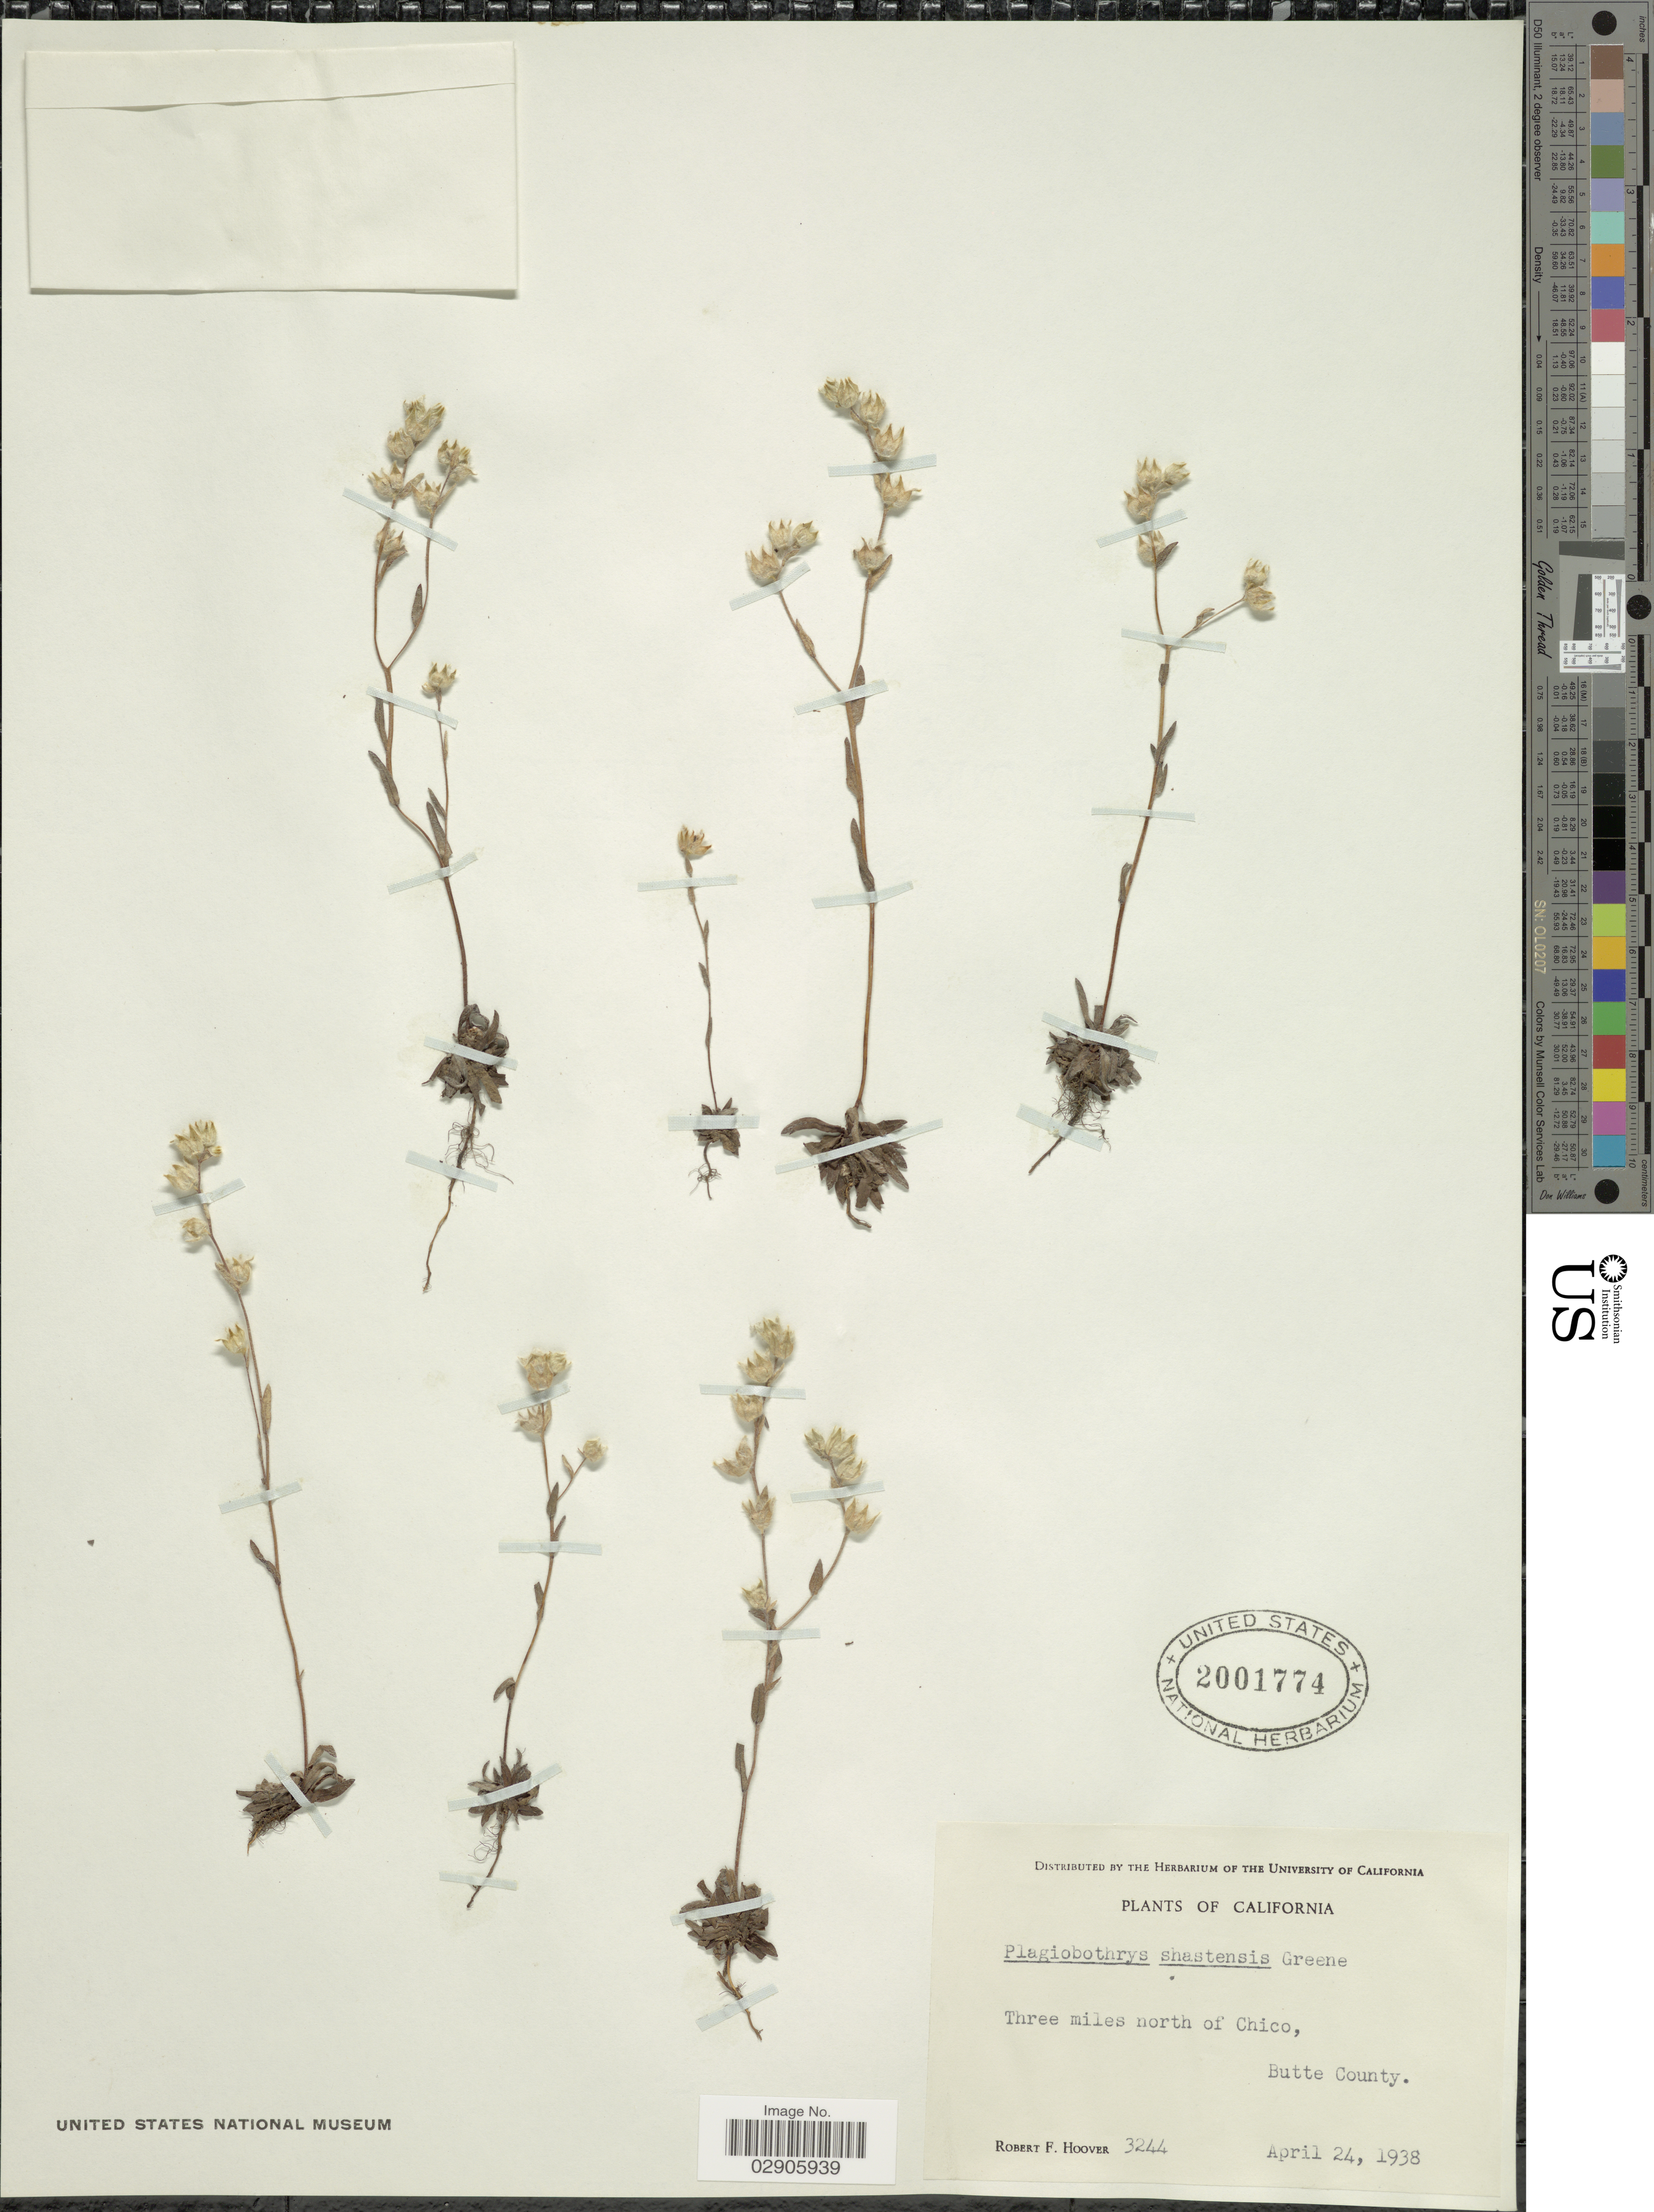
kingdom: Plantae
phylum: Tracheophyta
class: Magnoliopsida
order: Boraginales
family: Boraginaceae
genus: Plagiobothrys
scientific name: Plagiobothrys shastensis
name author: Greene ex A. Gray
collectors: R. F. Hoover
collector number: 3244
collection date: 1938-04-24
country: United States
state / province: California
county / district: Butte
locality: Three miles north of Chico, Butte County.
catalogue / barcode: US 2001774